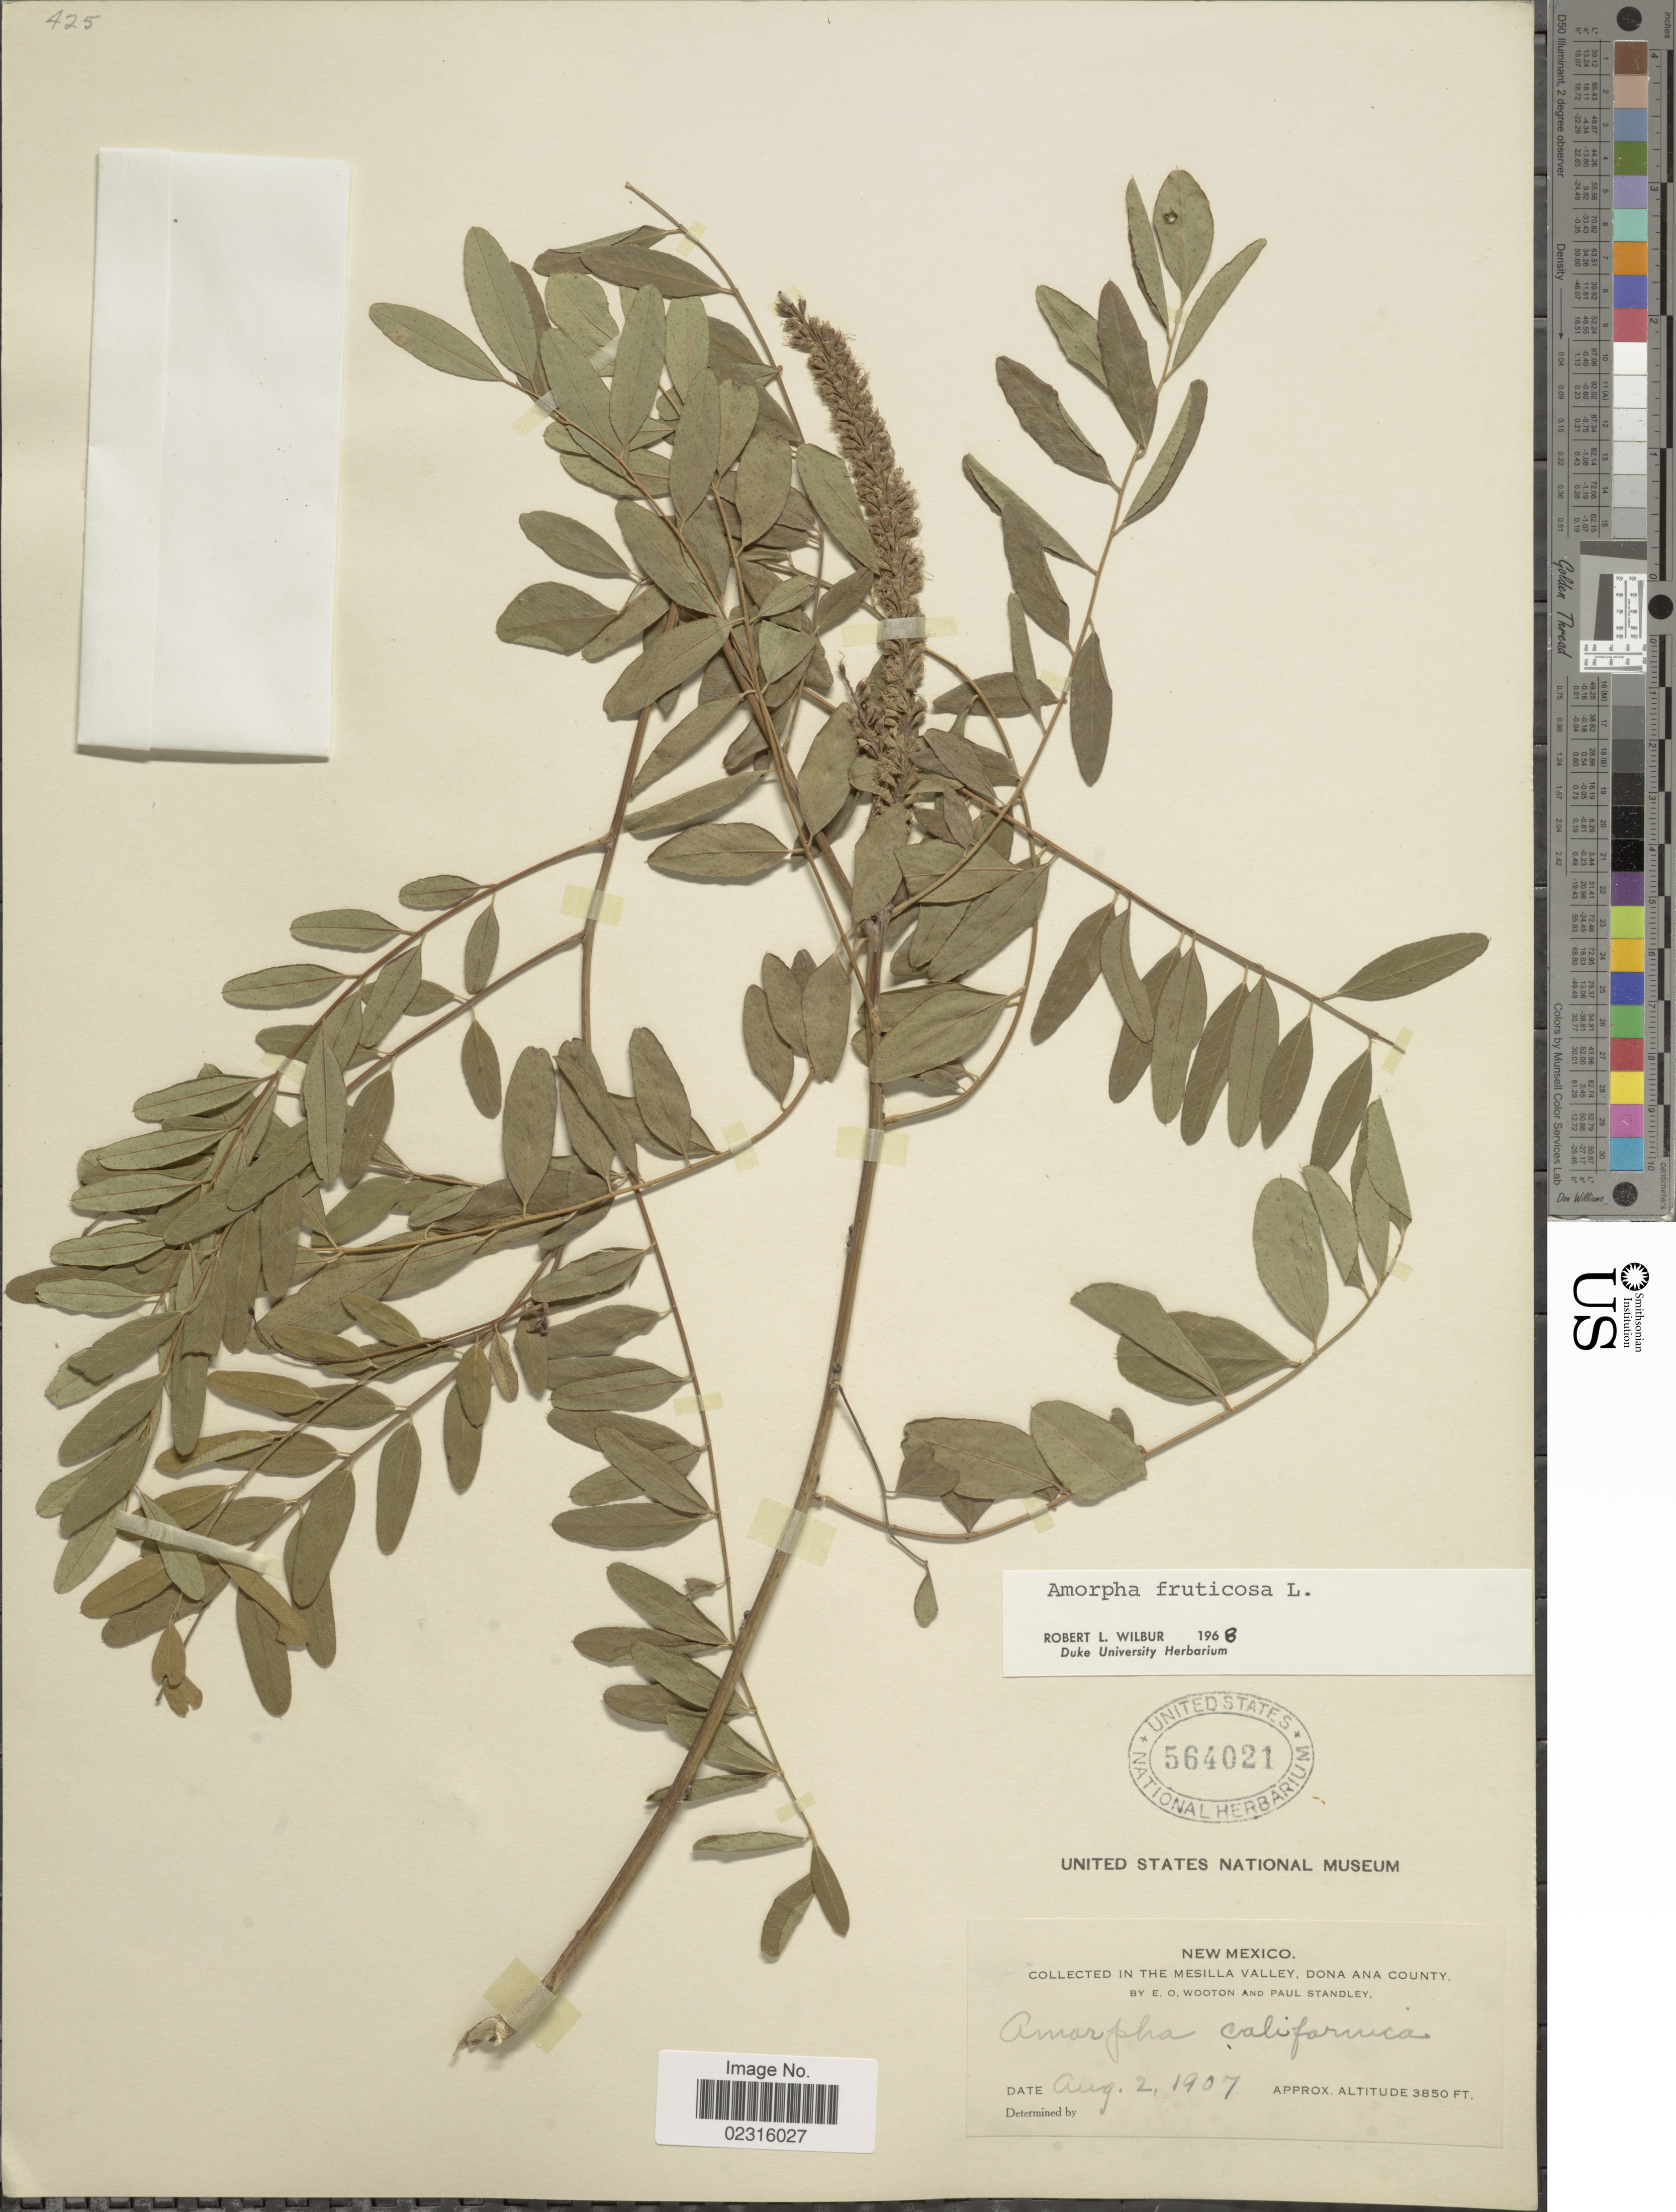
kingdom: Plantae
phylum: Tracheophyta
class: Magnoliopsida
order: Fabales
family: Fabaceae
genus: Amorpha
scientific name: Amorpha fruticosa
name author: L.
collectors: E. O. Wooton & P. C. Standley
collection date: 1907-08-02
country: United States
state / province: New Mexico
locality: In the Mesila Valley, Dona Ana Co.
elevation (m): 1173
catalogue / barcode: US 564021